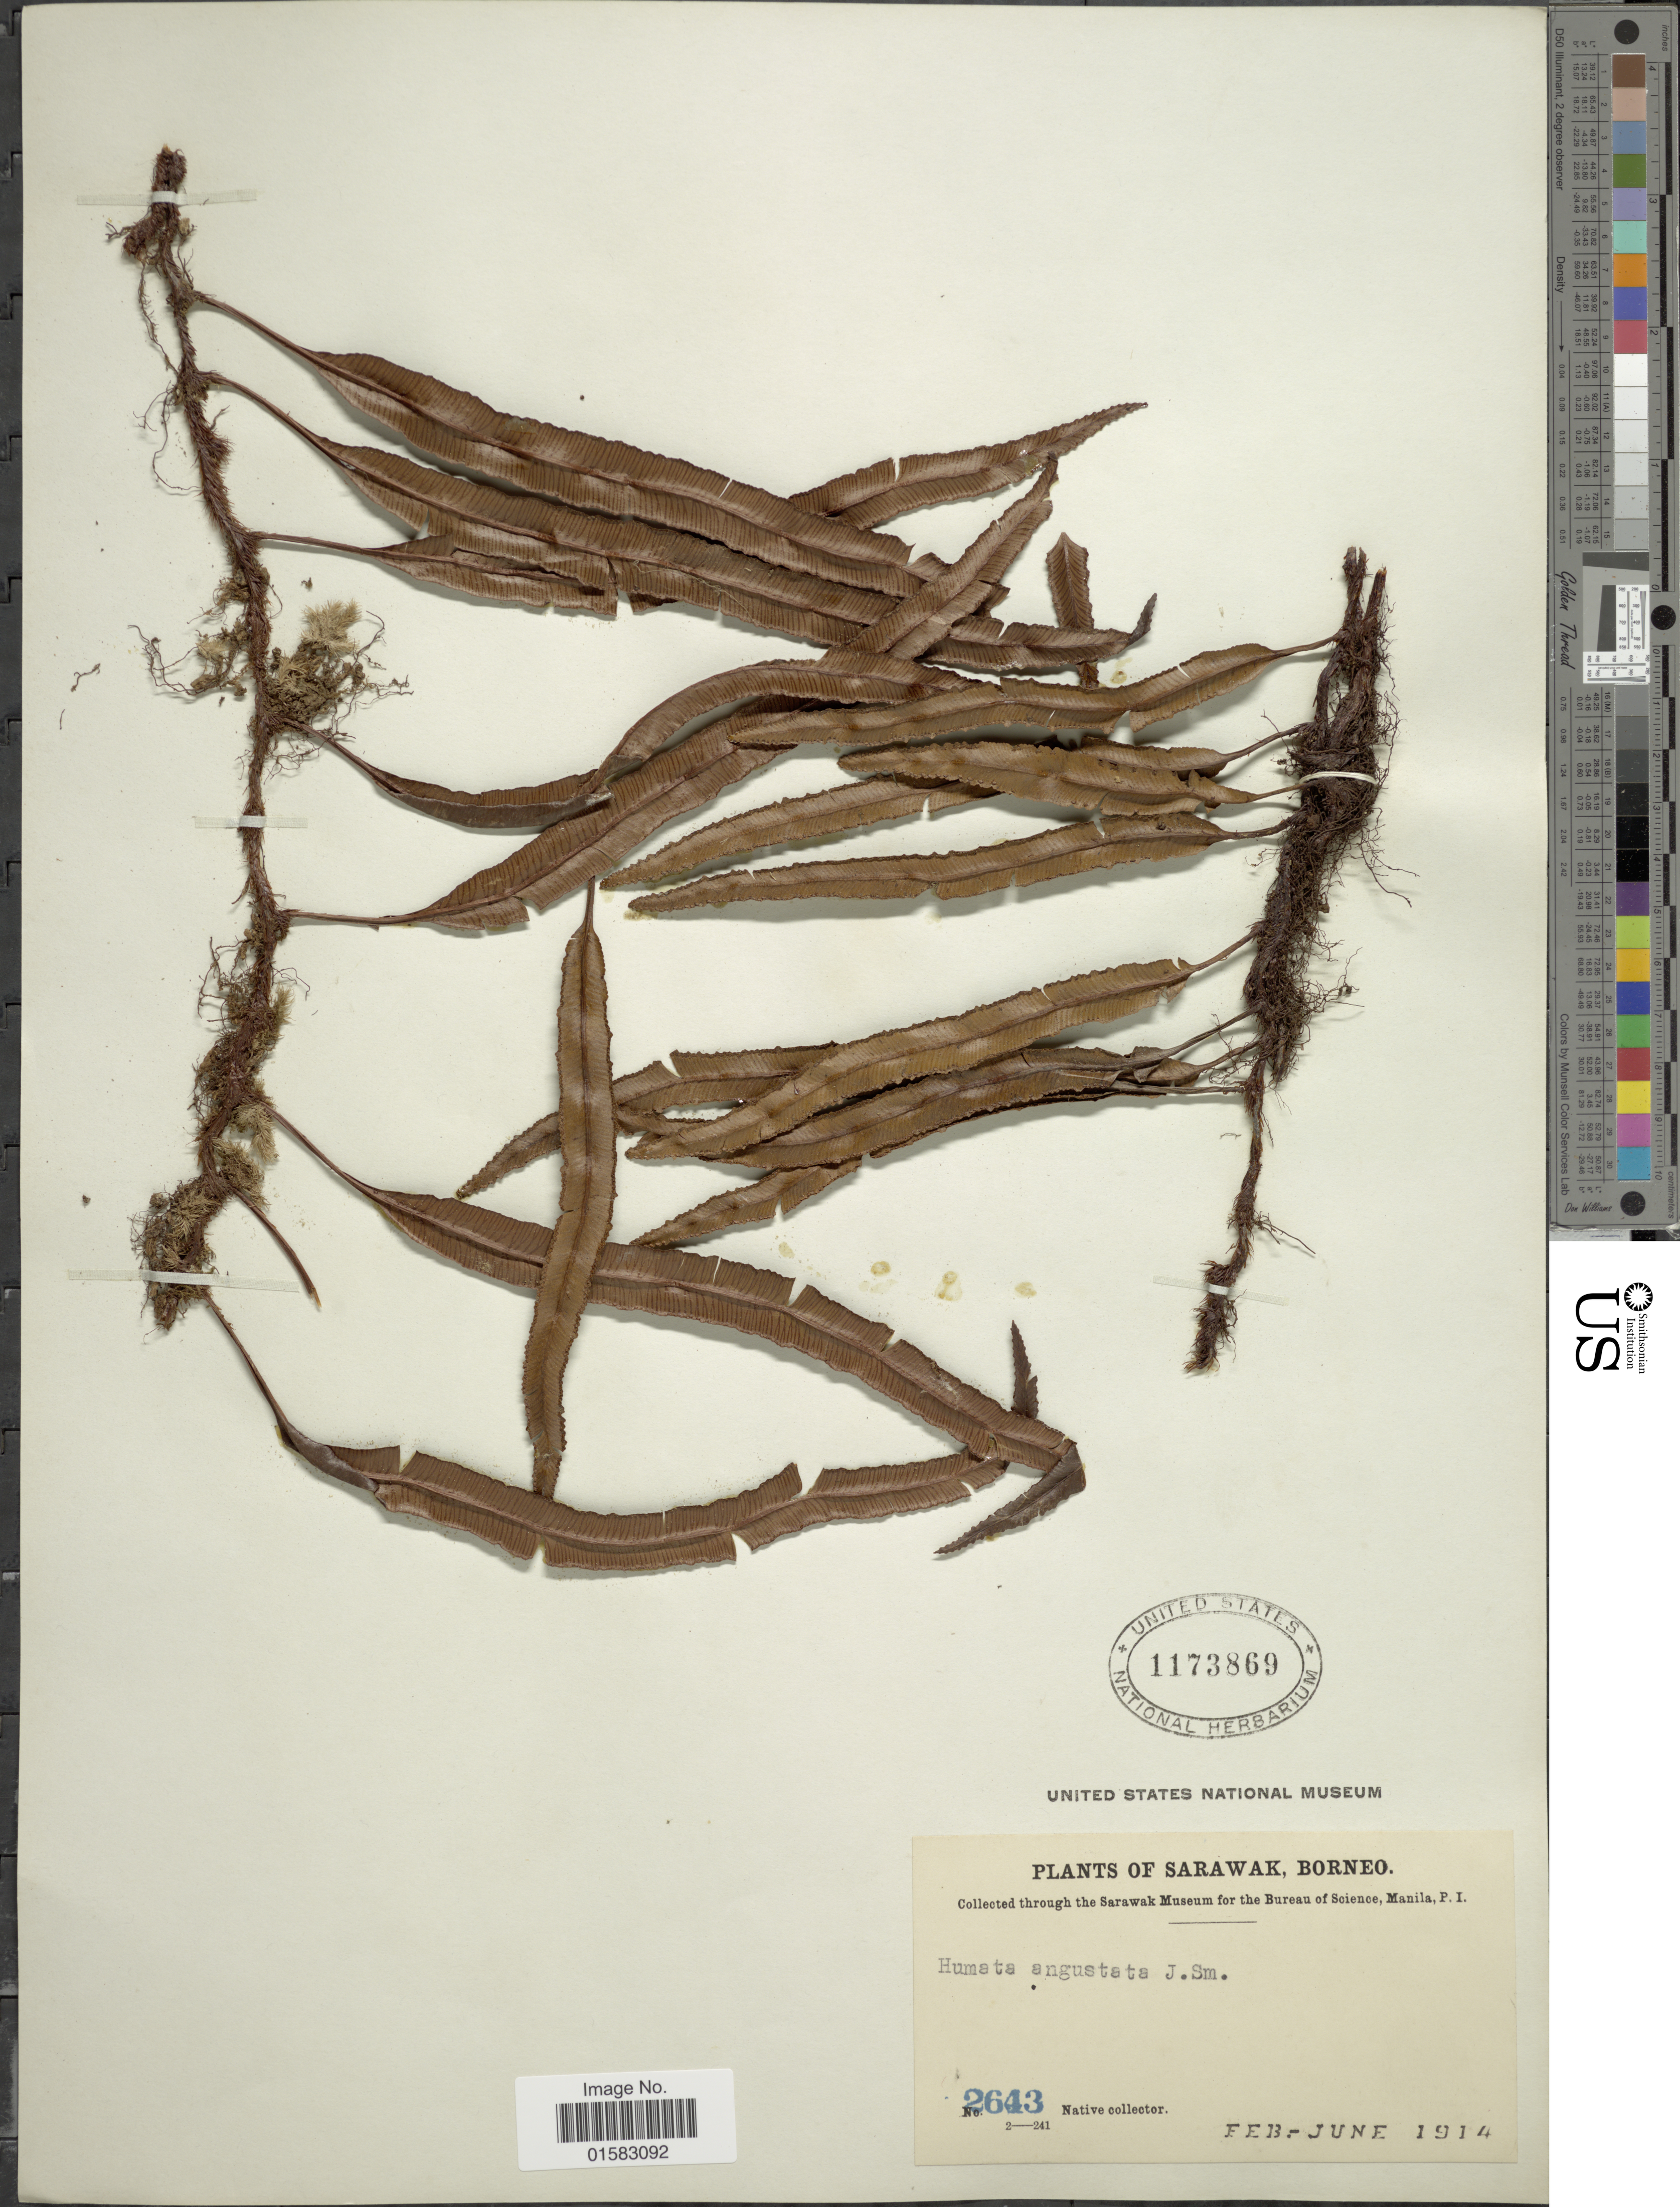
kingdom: Plantae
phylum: Tracheophyta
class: Polypodiopsida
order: Polypodiales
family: Davalliaceae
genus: Davallia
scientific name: Davallia angustata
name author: Wall.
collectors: Native collector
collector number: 2643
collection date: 1914-02/1914-06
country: Malaysia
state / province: Sarawak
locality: Borneo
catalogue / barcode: US 1173869